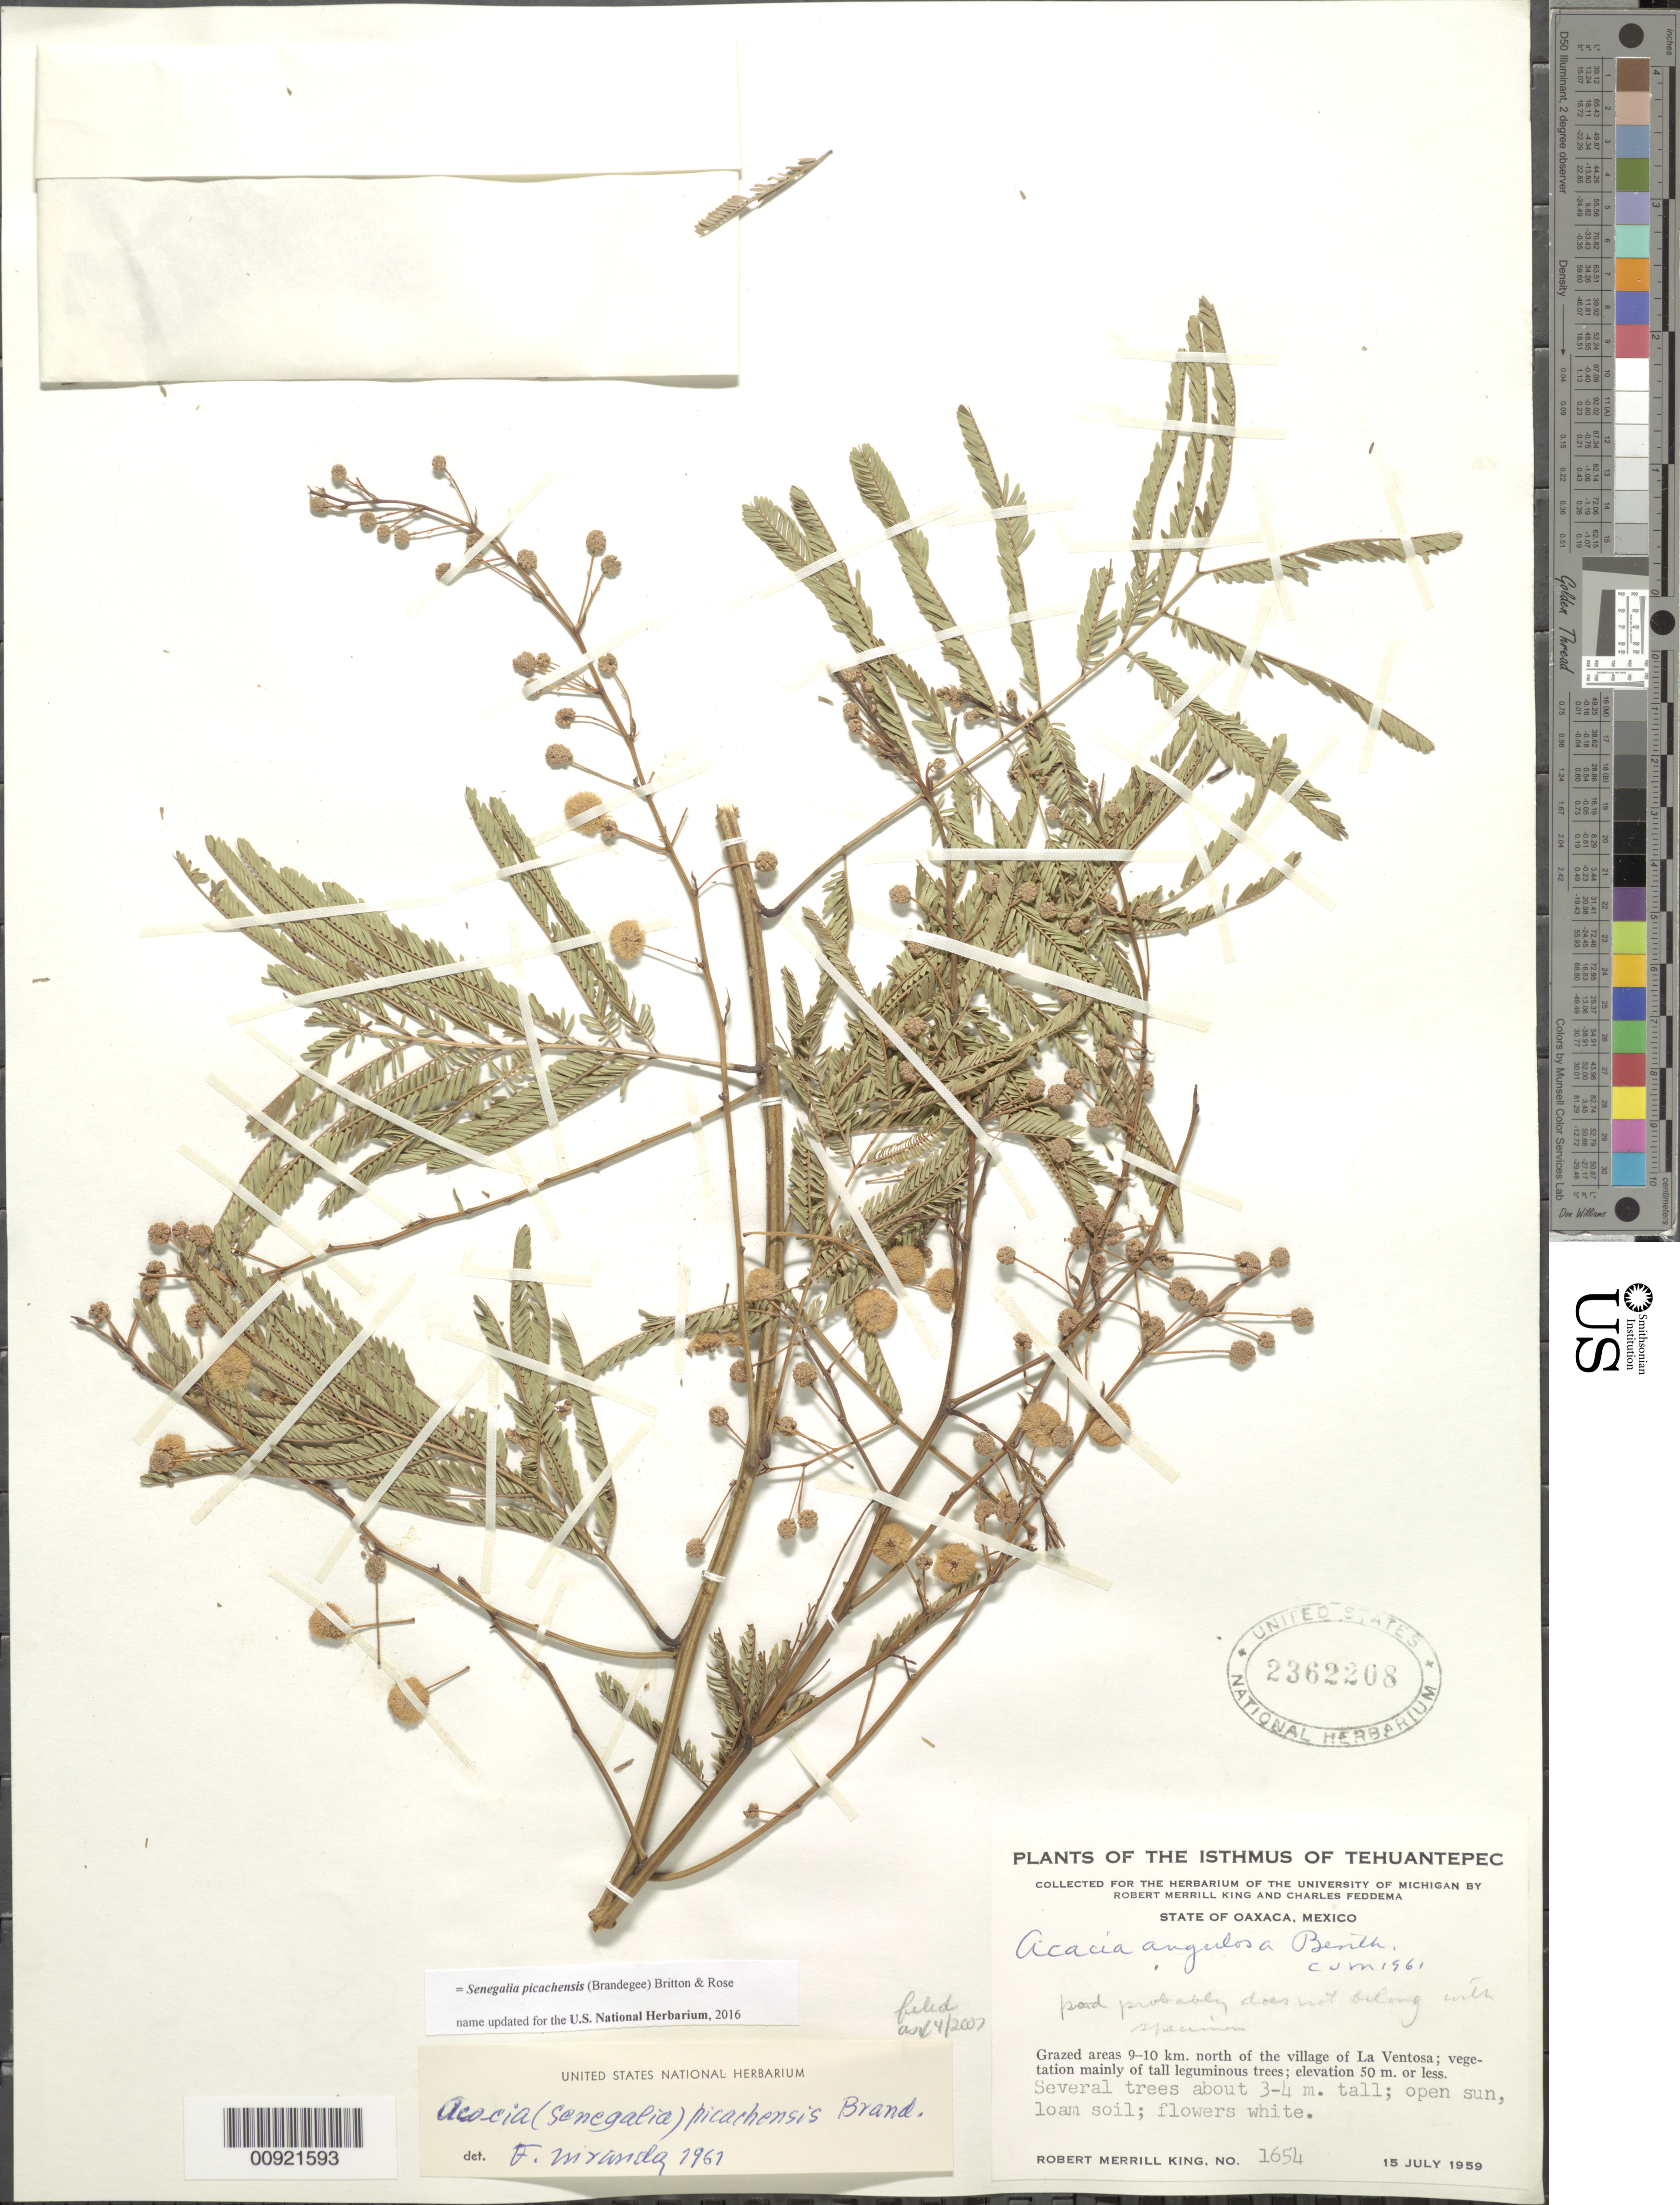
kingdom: Plantae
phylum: Tracheophyta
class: Magnoliopsida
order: Fabales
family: Fabaceae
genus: Senegalia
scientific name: Senegalia picachensis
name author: (Brandegee) Britton & Rose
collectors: R. M. King & C. Feddema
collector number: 1654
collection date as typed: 15 Jul 1959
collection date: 1959-07-15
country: Mexico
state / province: Oaxaca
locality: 9-10 km. north of the village of La Ventosa.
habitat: Open sun. loam soil. Grazed areas; vegetation mainly of tall leguminous trees.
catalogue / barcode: US 2362208